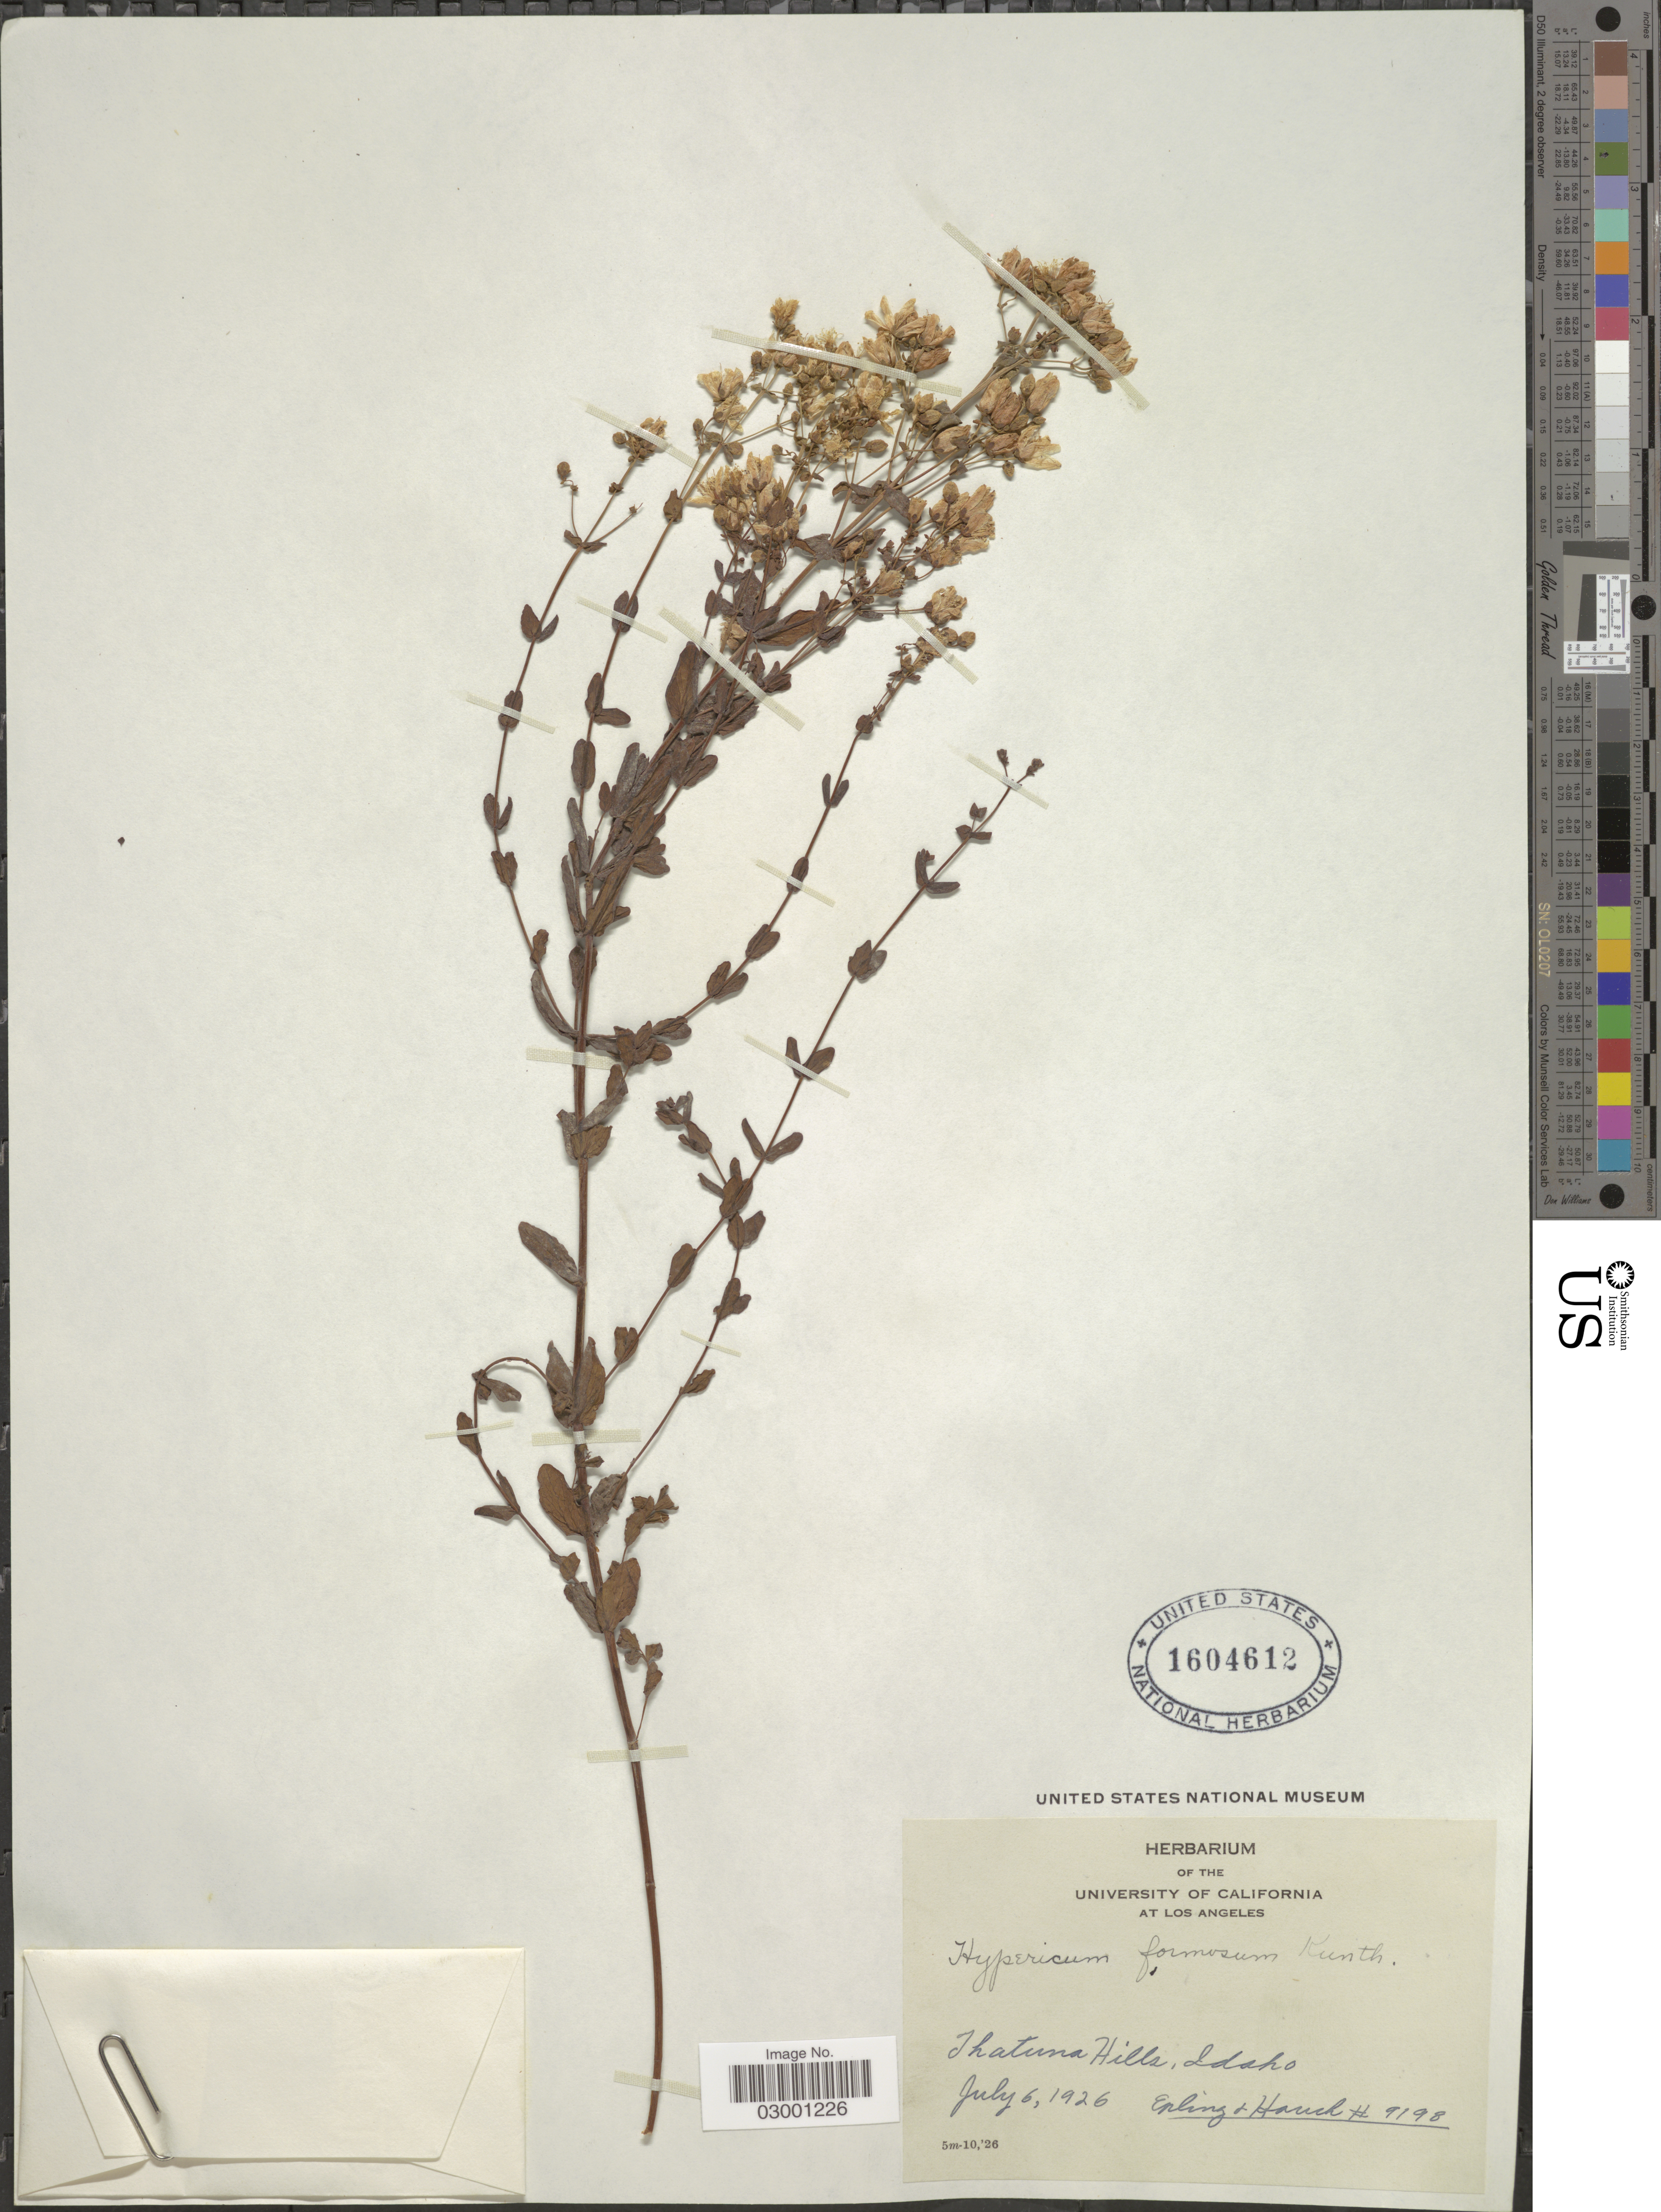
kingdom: Plantae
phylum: Tracheophyta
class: Magnoliopsida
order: Malpighiales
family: Hypericaceae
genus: Hypericum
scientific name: Hypericum formosum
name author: Kunth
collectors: -- Epling & -. Hauch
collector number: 9198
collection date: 1926-07-06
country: United States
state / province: Idaho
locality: Thatuna Hills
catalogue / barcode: US 1604612